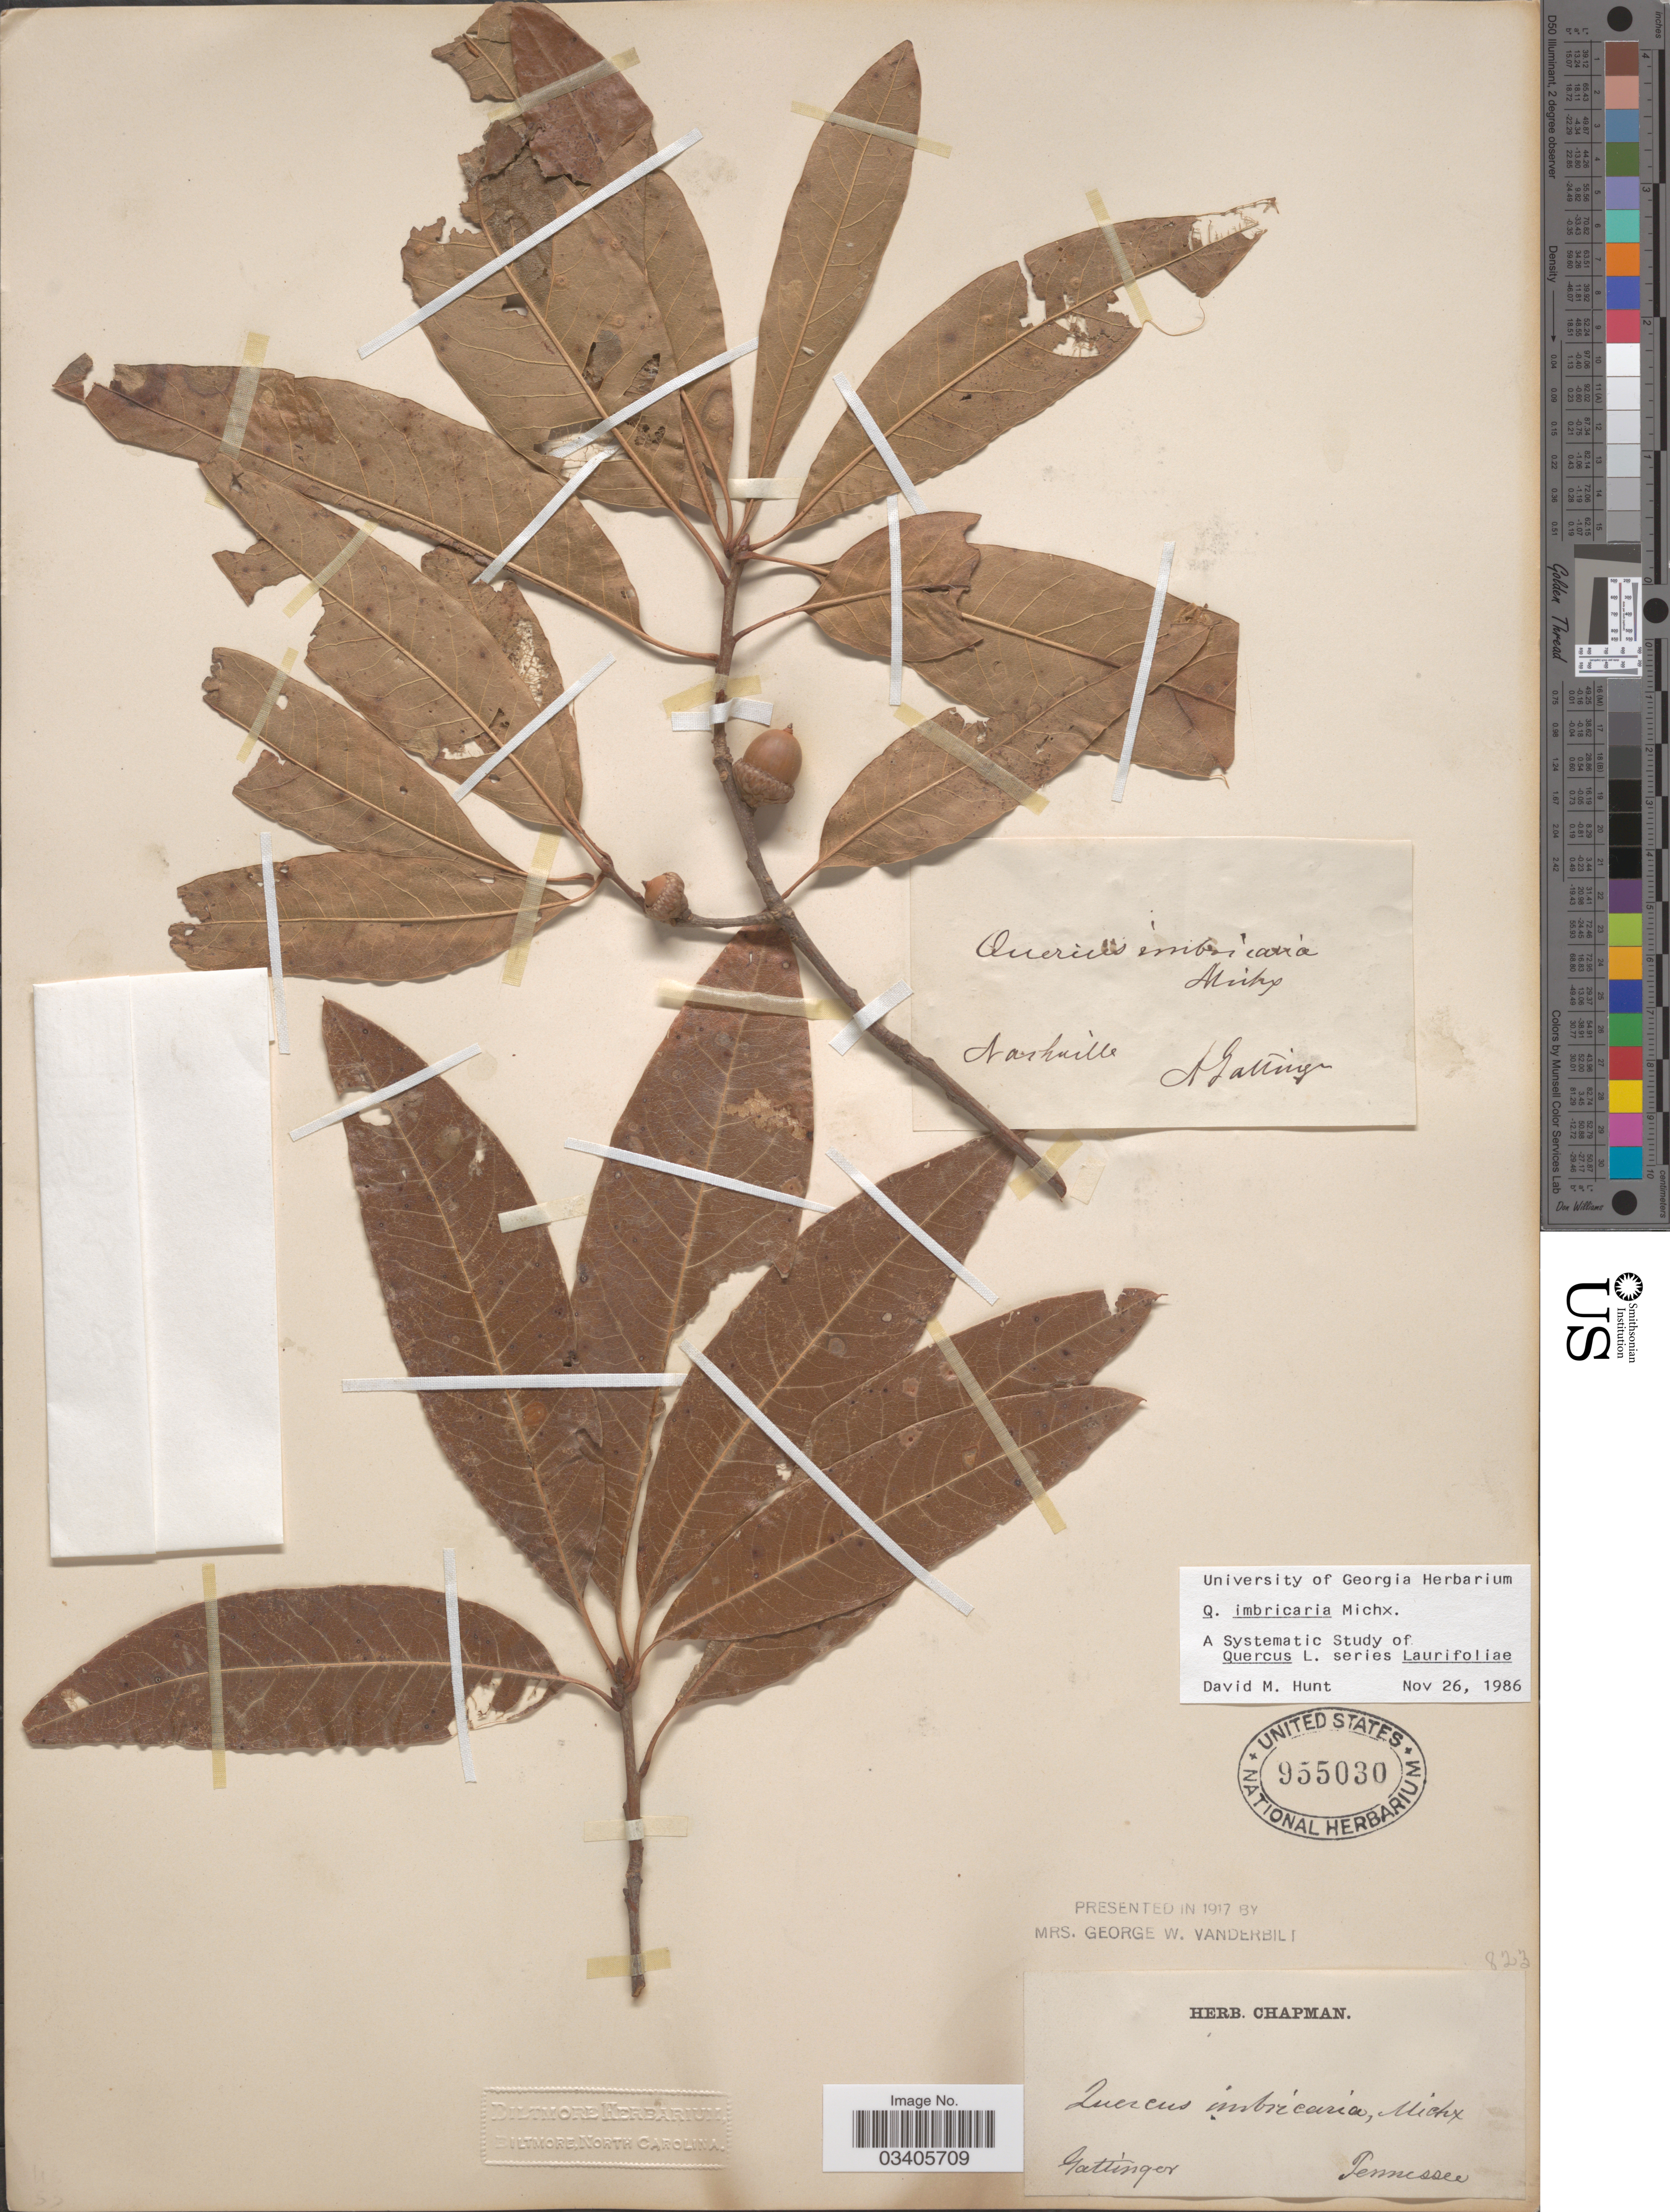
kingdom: Plantae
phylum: Tracheophyta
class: Magnoliopsida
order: Fagales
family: Fagaceae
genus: Quercus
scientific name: Quercus imbricaria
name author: Michx.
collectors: A. Gattinger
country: United States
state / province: Tennessee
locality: Nashville.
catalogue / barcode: US 955030